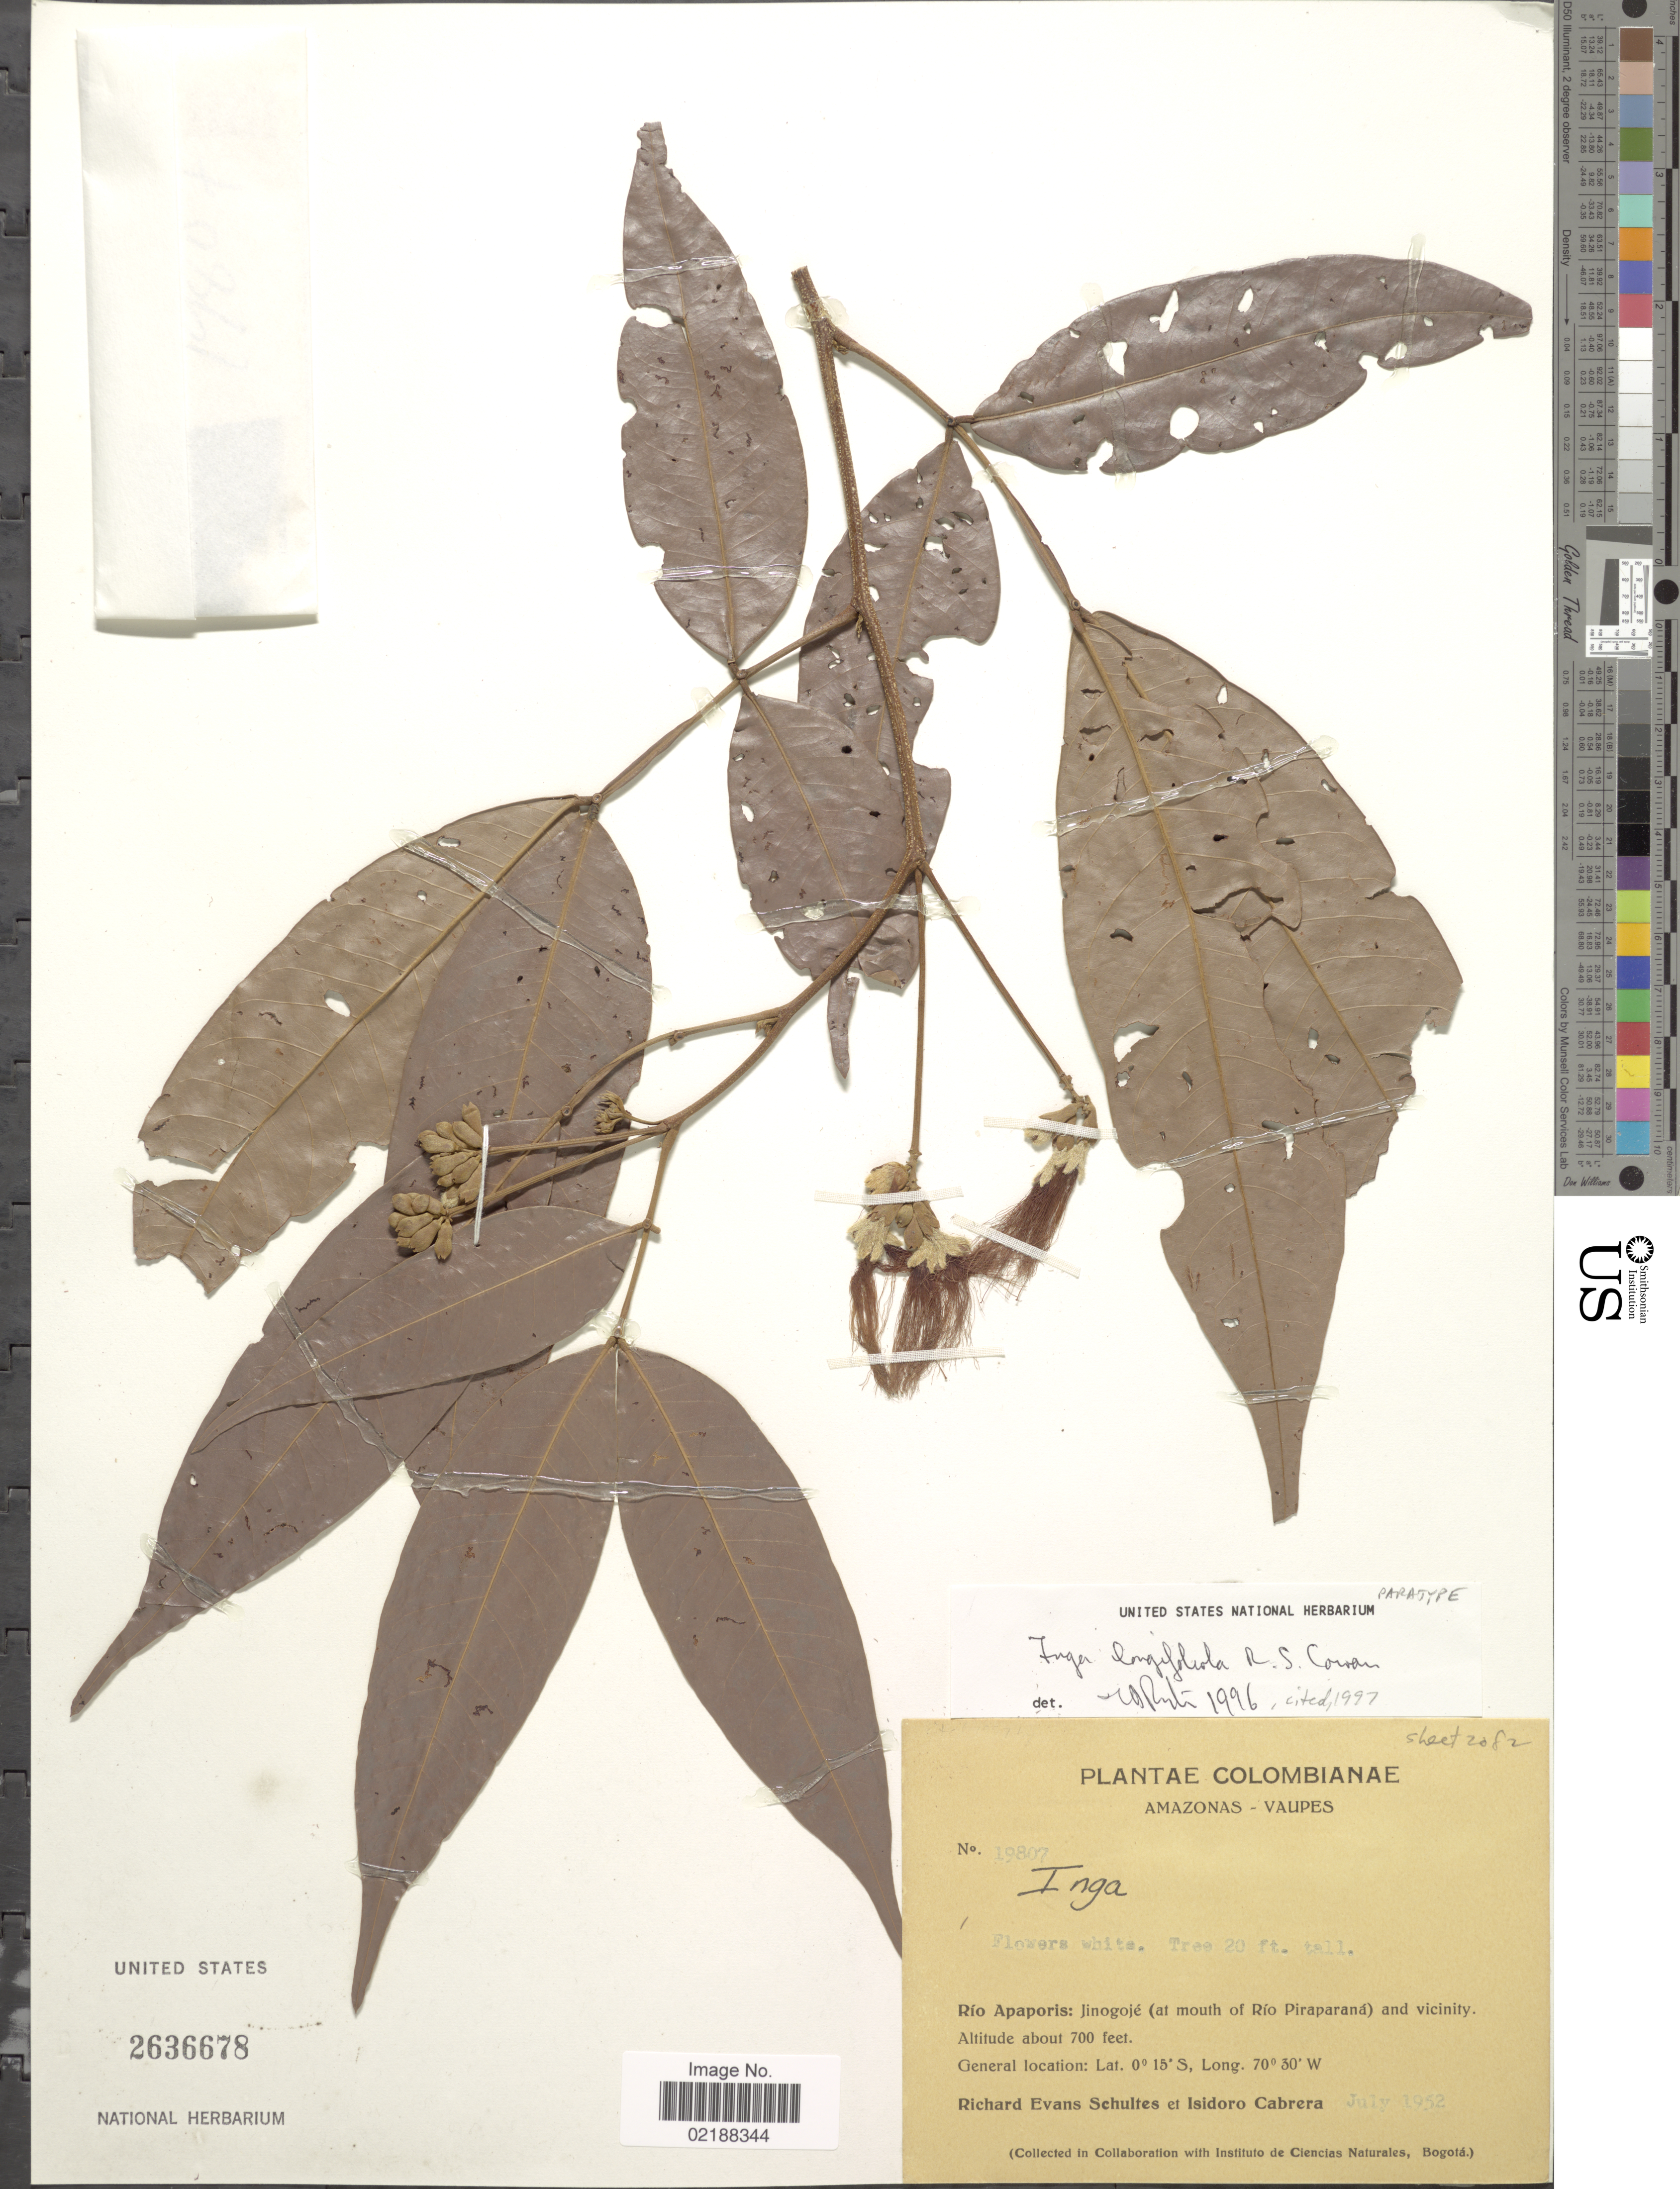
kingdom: Plantae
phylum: Tracheophyta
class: Magnoliopsida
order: Fabales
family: Fabaceae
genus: Inga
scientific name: Inga longifoliola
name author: R.S. Cowan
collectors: R. E. Schultes & I. Cabrera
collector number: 19807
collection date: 1952-07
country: Colombia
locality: Amazonas-Vaupes. Rio Apaporis, Jinogoje (at mouth of Rio Piraparana) and vicinity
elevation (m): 213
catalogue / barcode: US 2636678